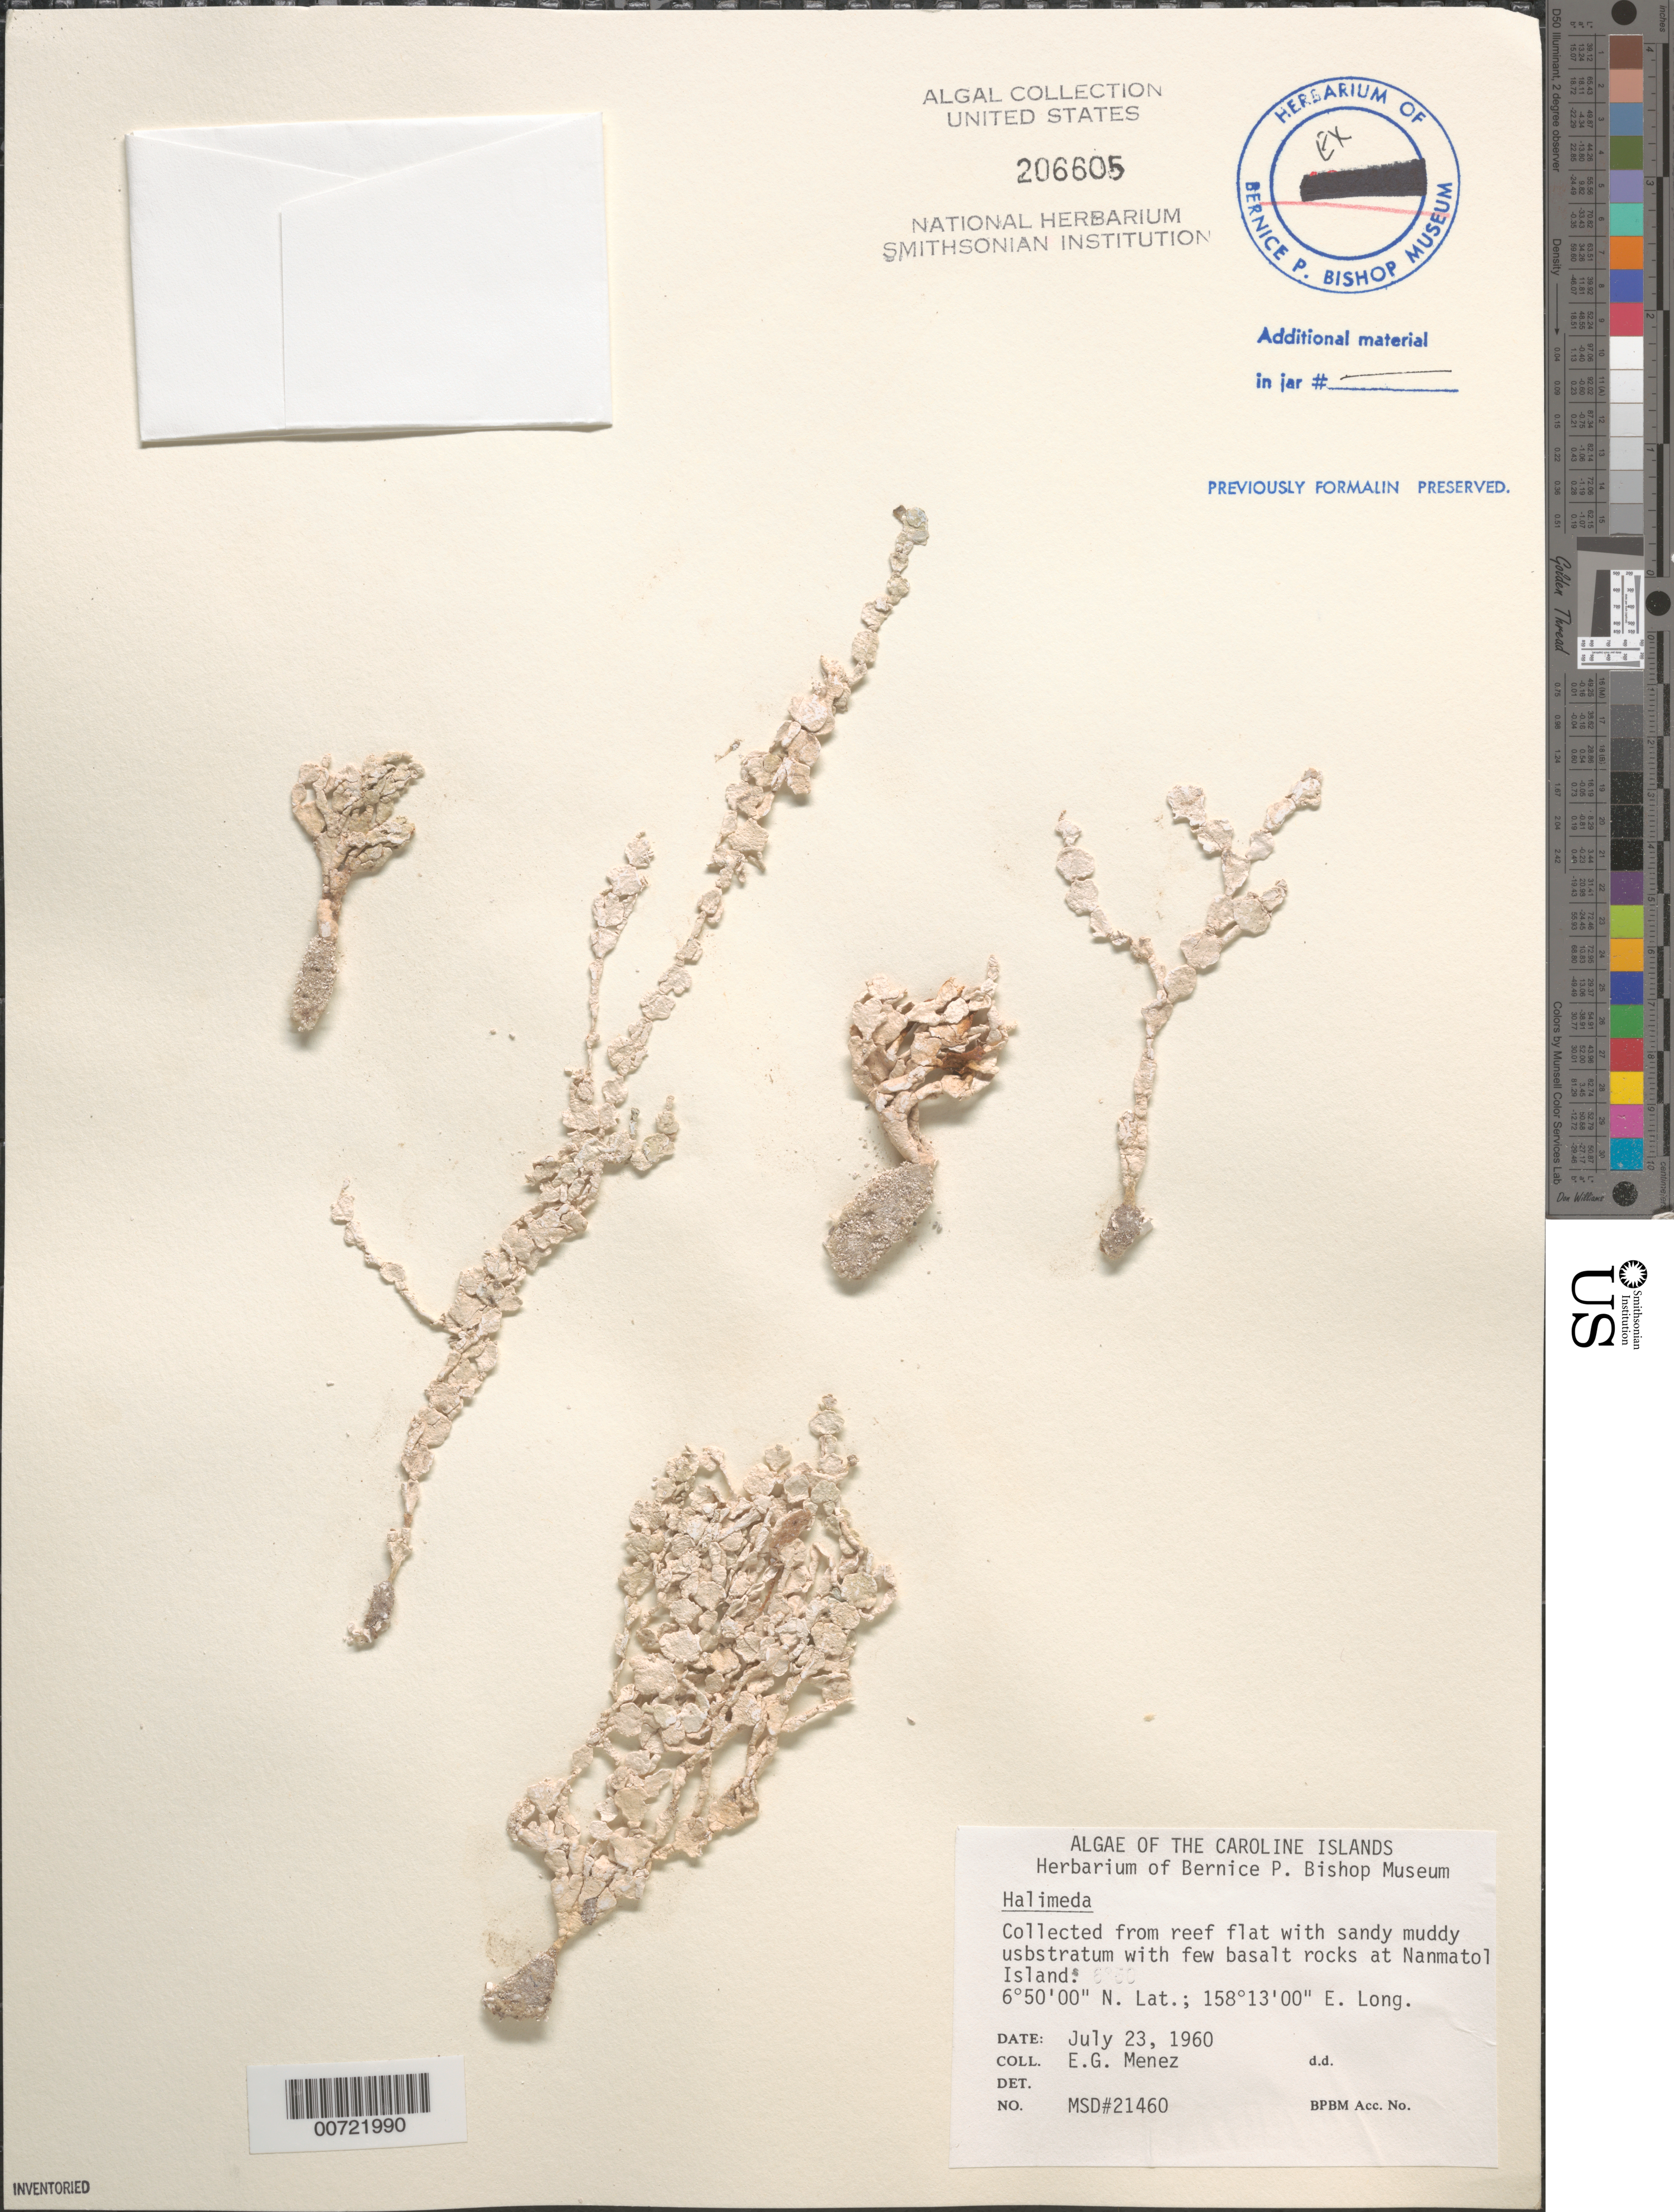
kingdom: Plantae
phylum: Chlorophyta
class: Ulvophyceae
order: Bryopsidales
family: Halimedaceae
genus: Halimeda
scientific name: Halimeda sp.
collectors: Meñez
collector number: MSD 21460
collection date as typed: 23 Jul 1960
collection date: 1960-07-23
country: Micronesia, Federated States of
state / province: Pohnpei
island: Nanmatol Atoll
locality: Islands off E coast of Pohnpei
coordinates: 6 50' 00" N, 158 13' 00" E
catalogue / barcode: US 206605